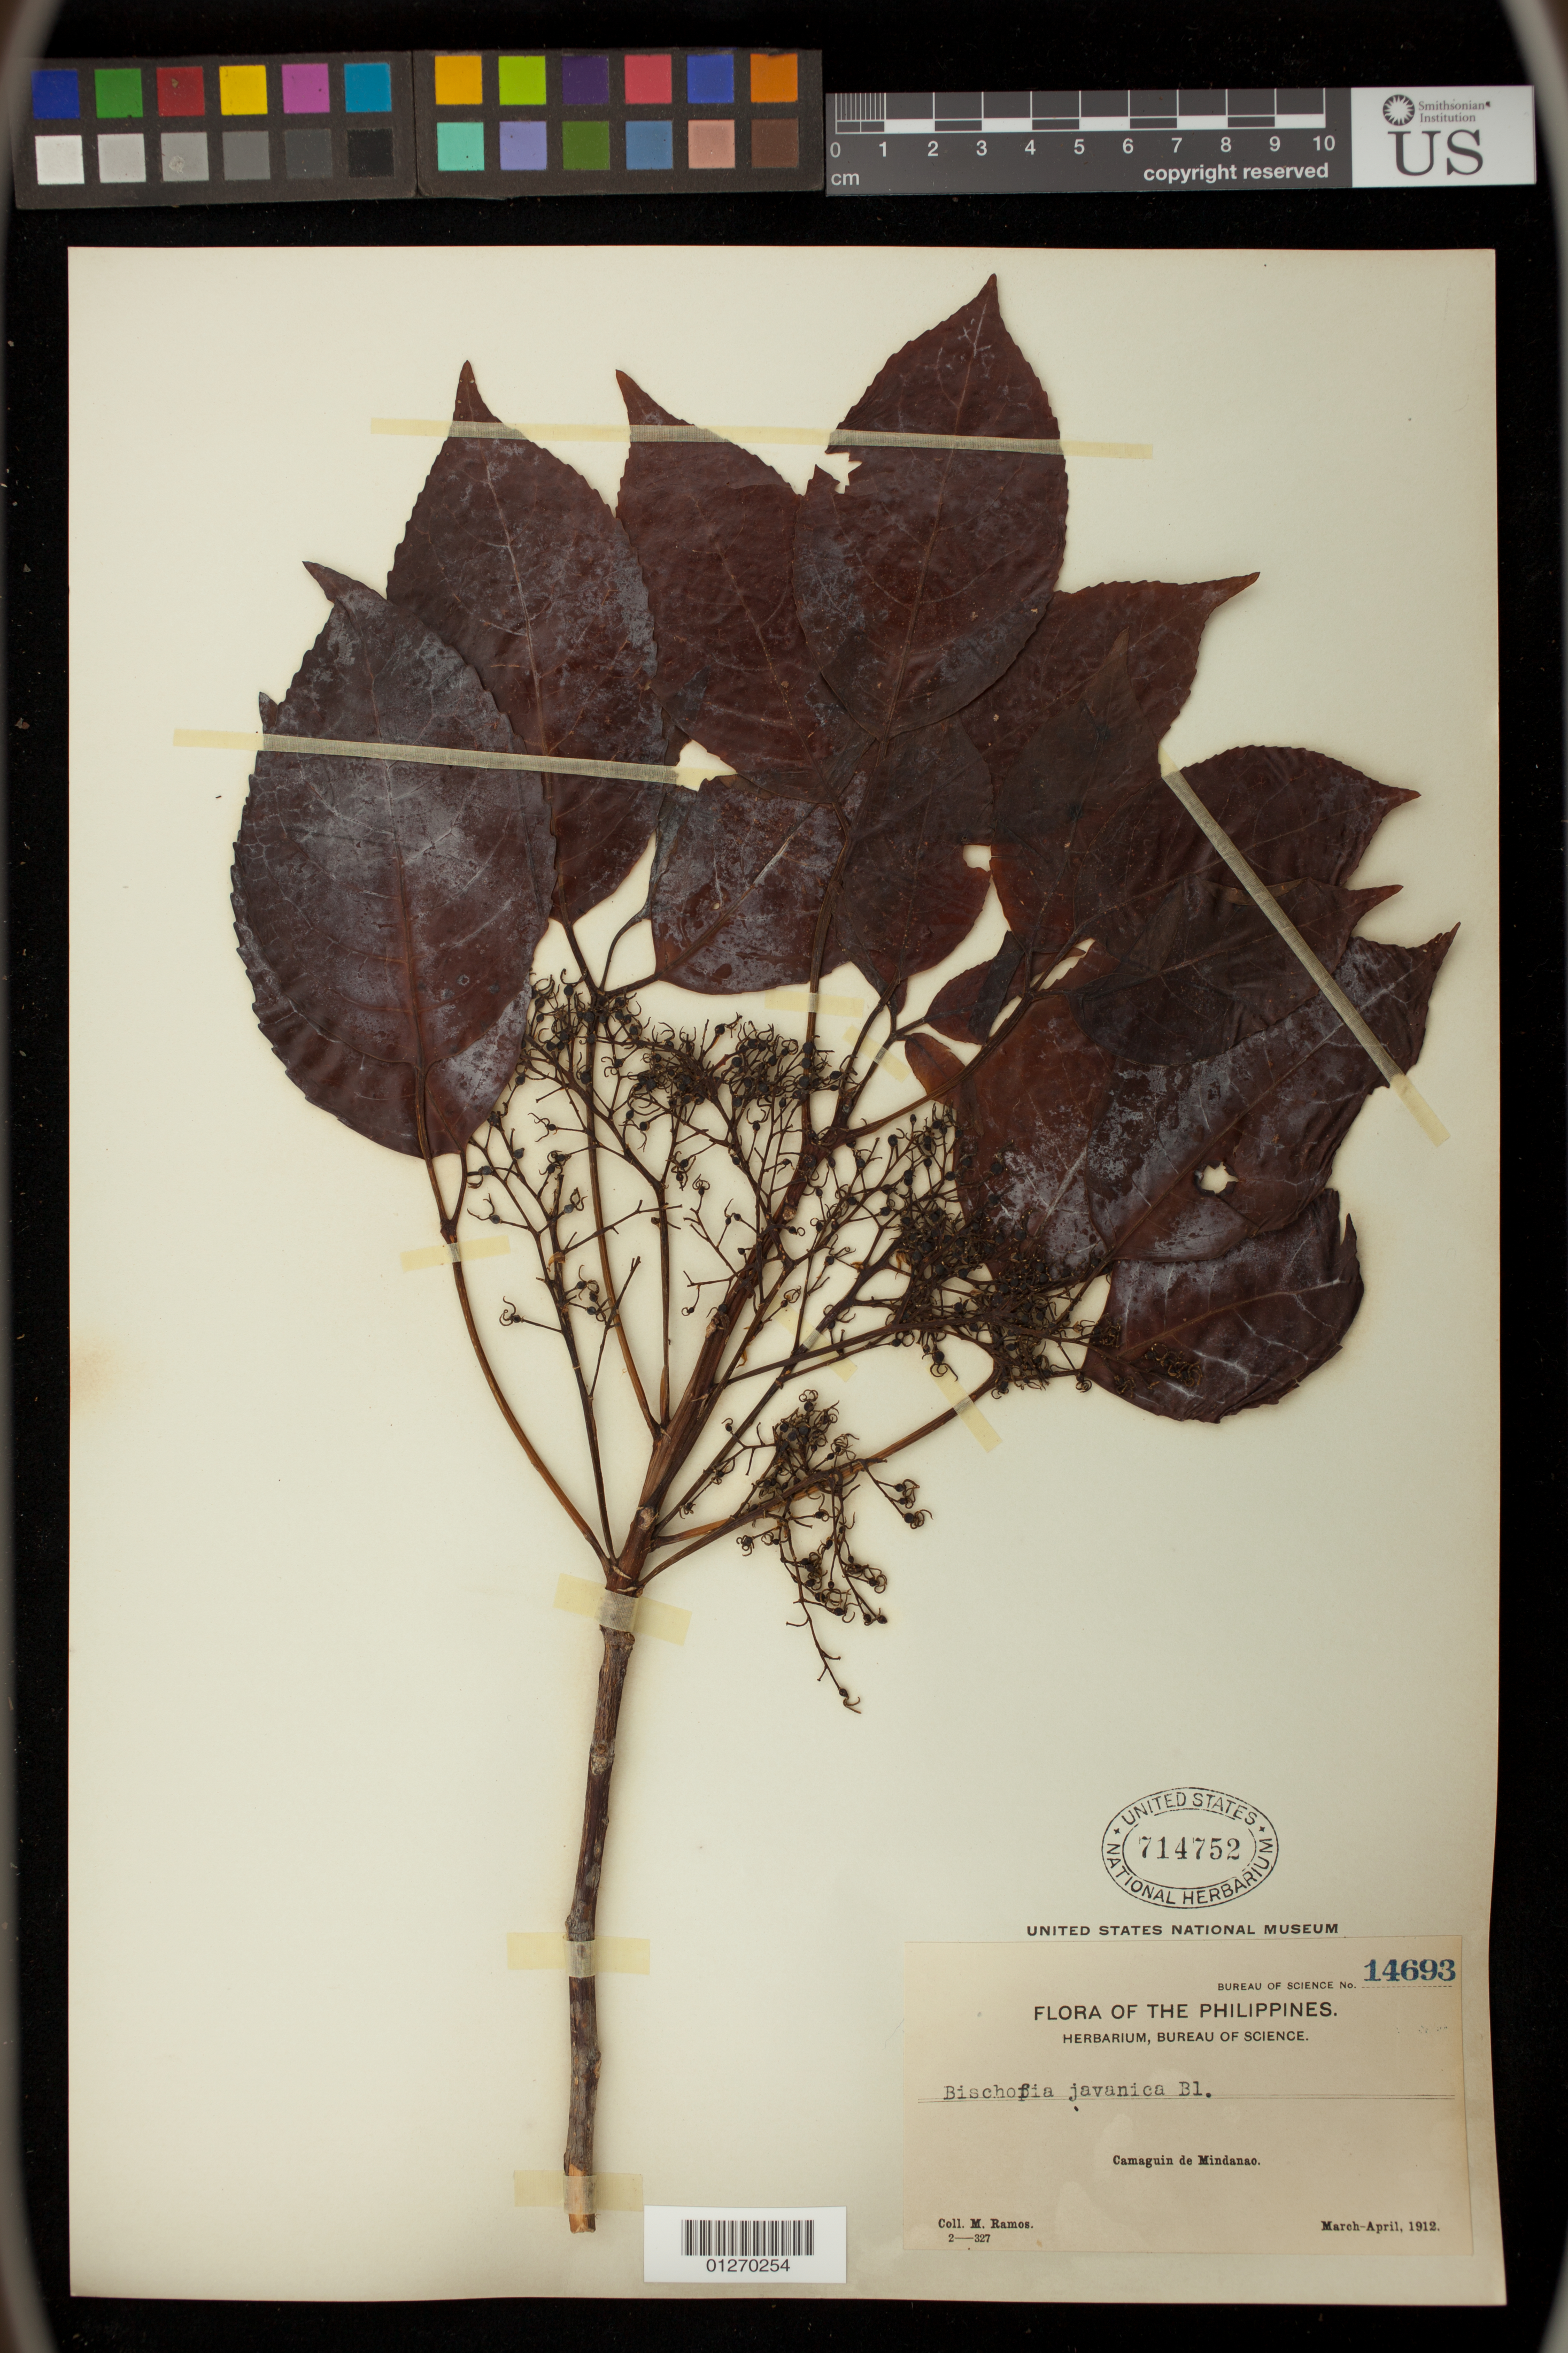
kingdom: Plantae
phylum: Tracheophyta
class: Magnoliopsida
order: Malpighiales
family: Phyllanthaceae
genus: Bischofia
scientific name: Bischofia javanica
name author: Blume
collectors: M. Ramos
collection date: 1912-03/1912-04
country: Philippines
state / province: Northern Mindanao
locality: Camaguin de Mindanao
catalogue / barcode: US 714752